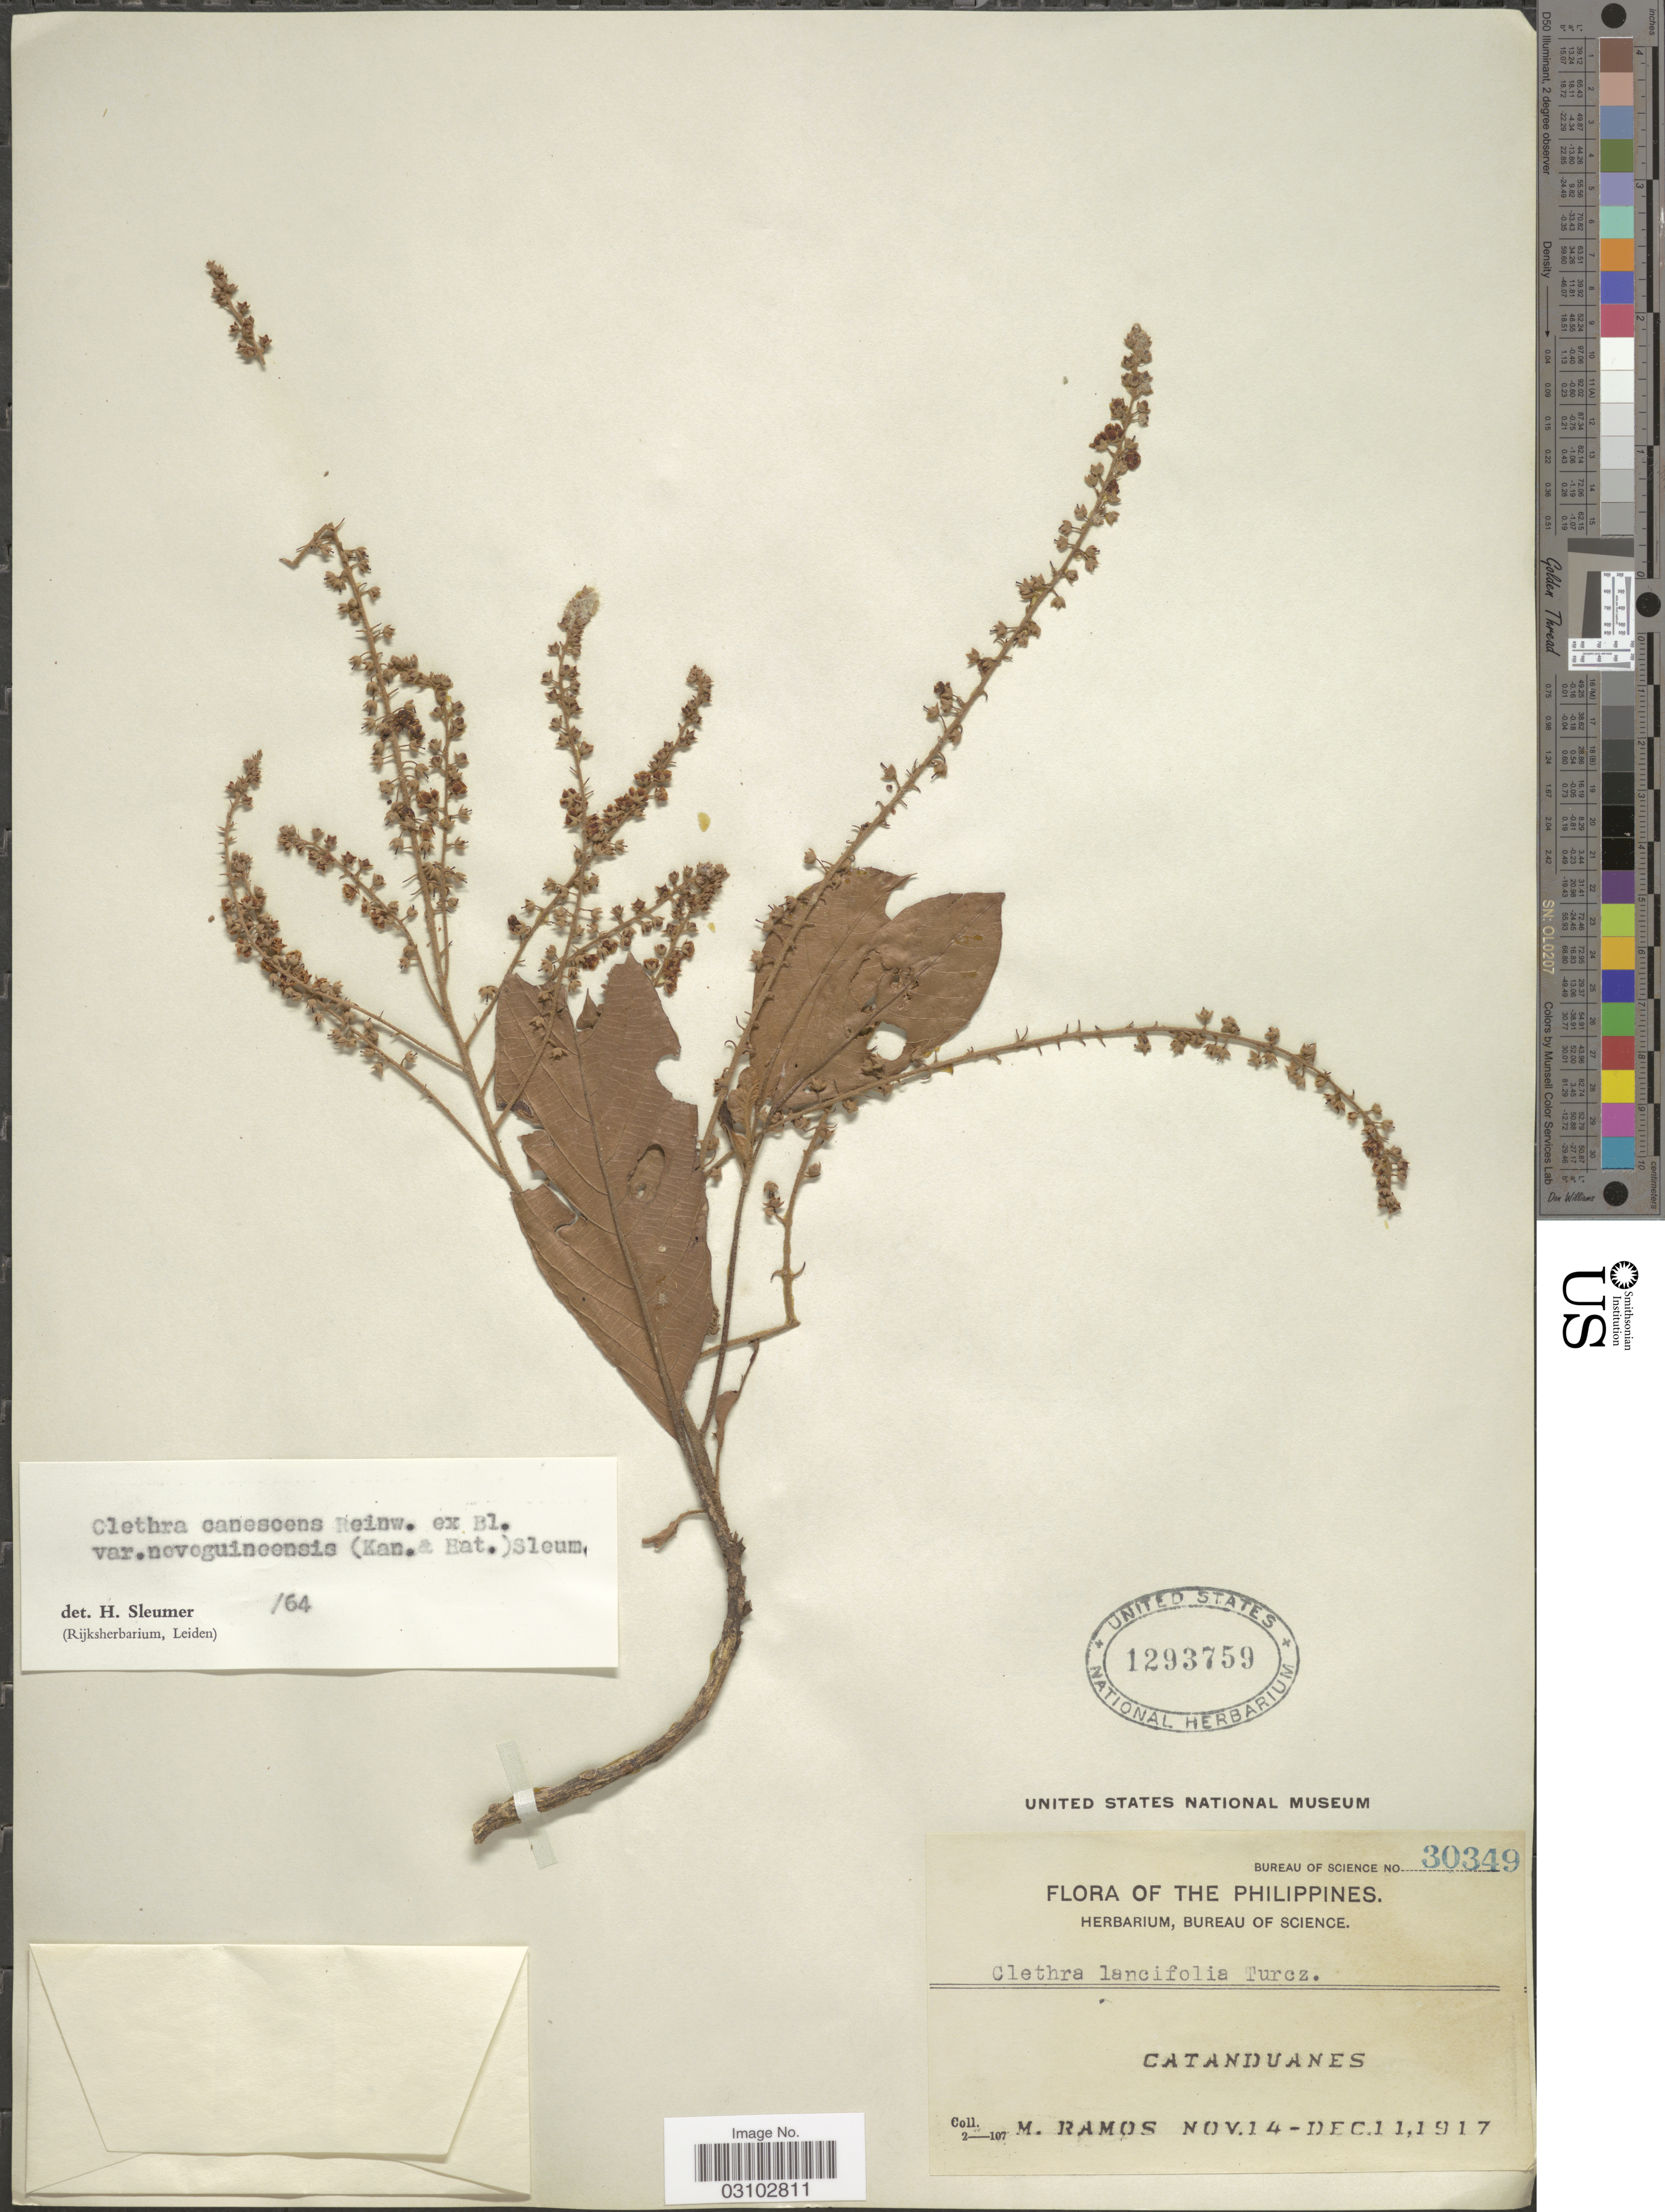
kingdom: Plantae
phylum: Tracheophyta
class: Magnoliopsida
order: Ericales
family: Clethraceae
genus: Clethra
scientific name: Clethra canescens var. novoguineensis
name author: (Kaneh. & Hatus.) Sleumer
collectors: M. Ramos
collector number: Bureau of Science 30349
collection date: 1917-11-14/1917-12-11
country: Philippines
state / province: Bicol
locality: Catanduanes.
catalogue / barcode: US 1293759